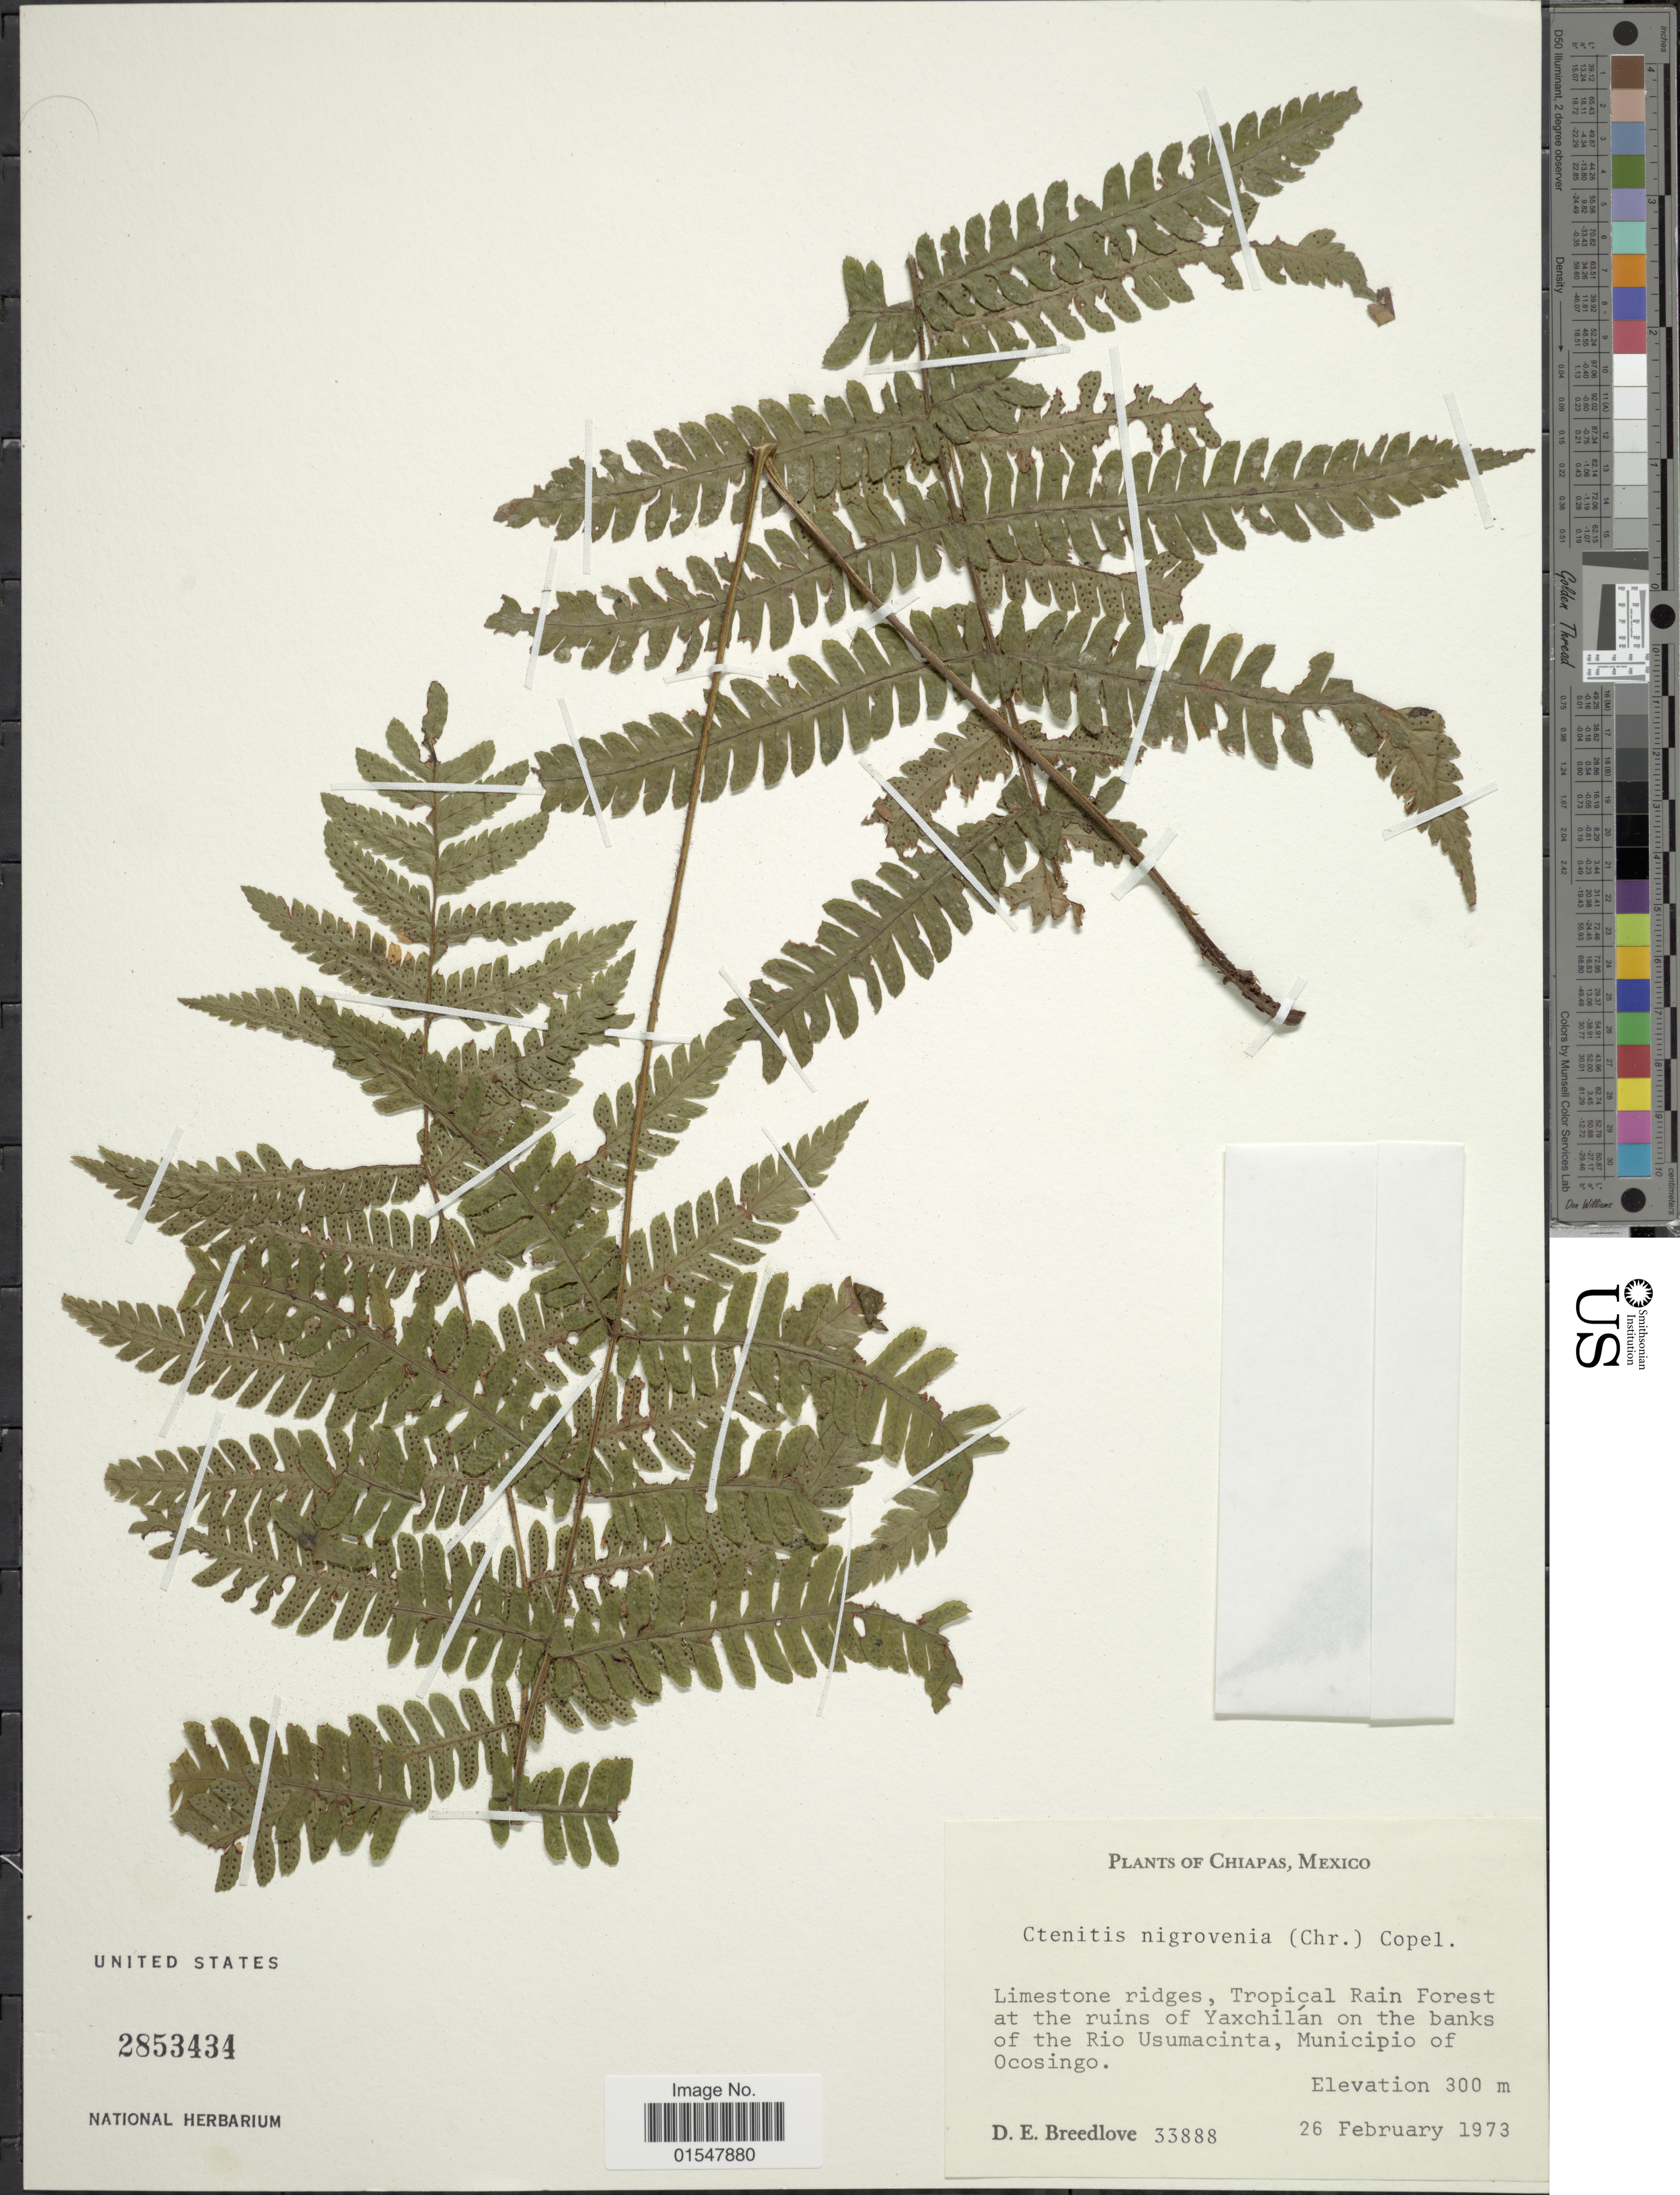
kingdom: Plantae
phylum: Tracheophyta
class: Polypodiopsida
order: Polypodiales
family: Dryopteridaceae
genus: Ctenitis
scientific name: Ctenitis nigrovenia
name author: (Christ) Copel.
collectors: D. E. Breedlove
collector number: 33888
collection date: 1973-02-26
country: Mexico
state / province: Chiapas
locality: Chiapas, Mexico, Tropical rain forest at the ruins of Yaxchilán on the banks of the Rio Usumacinte, Municipio of Ocosingo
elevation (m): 300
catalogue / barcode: US 2853434